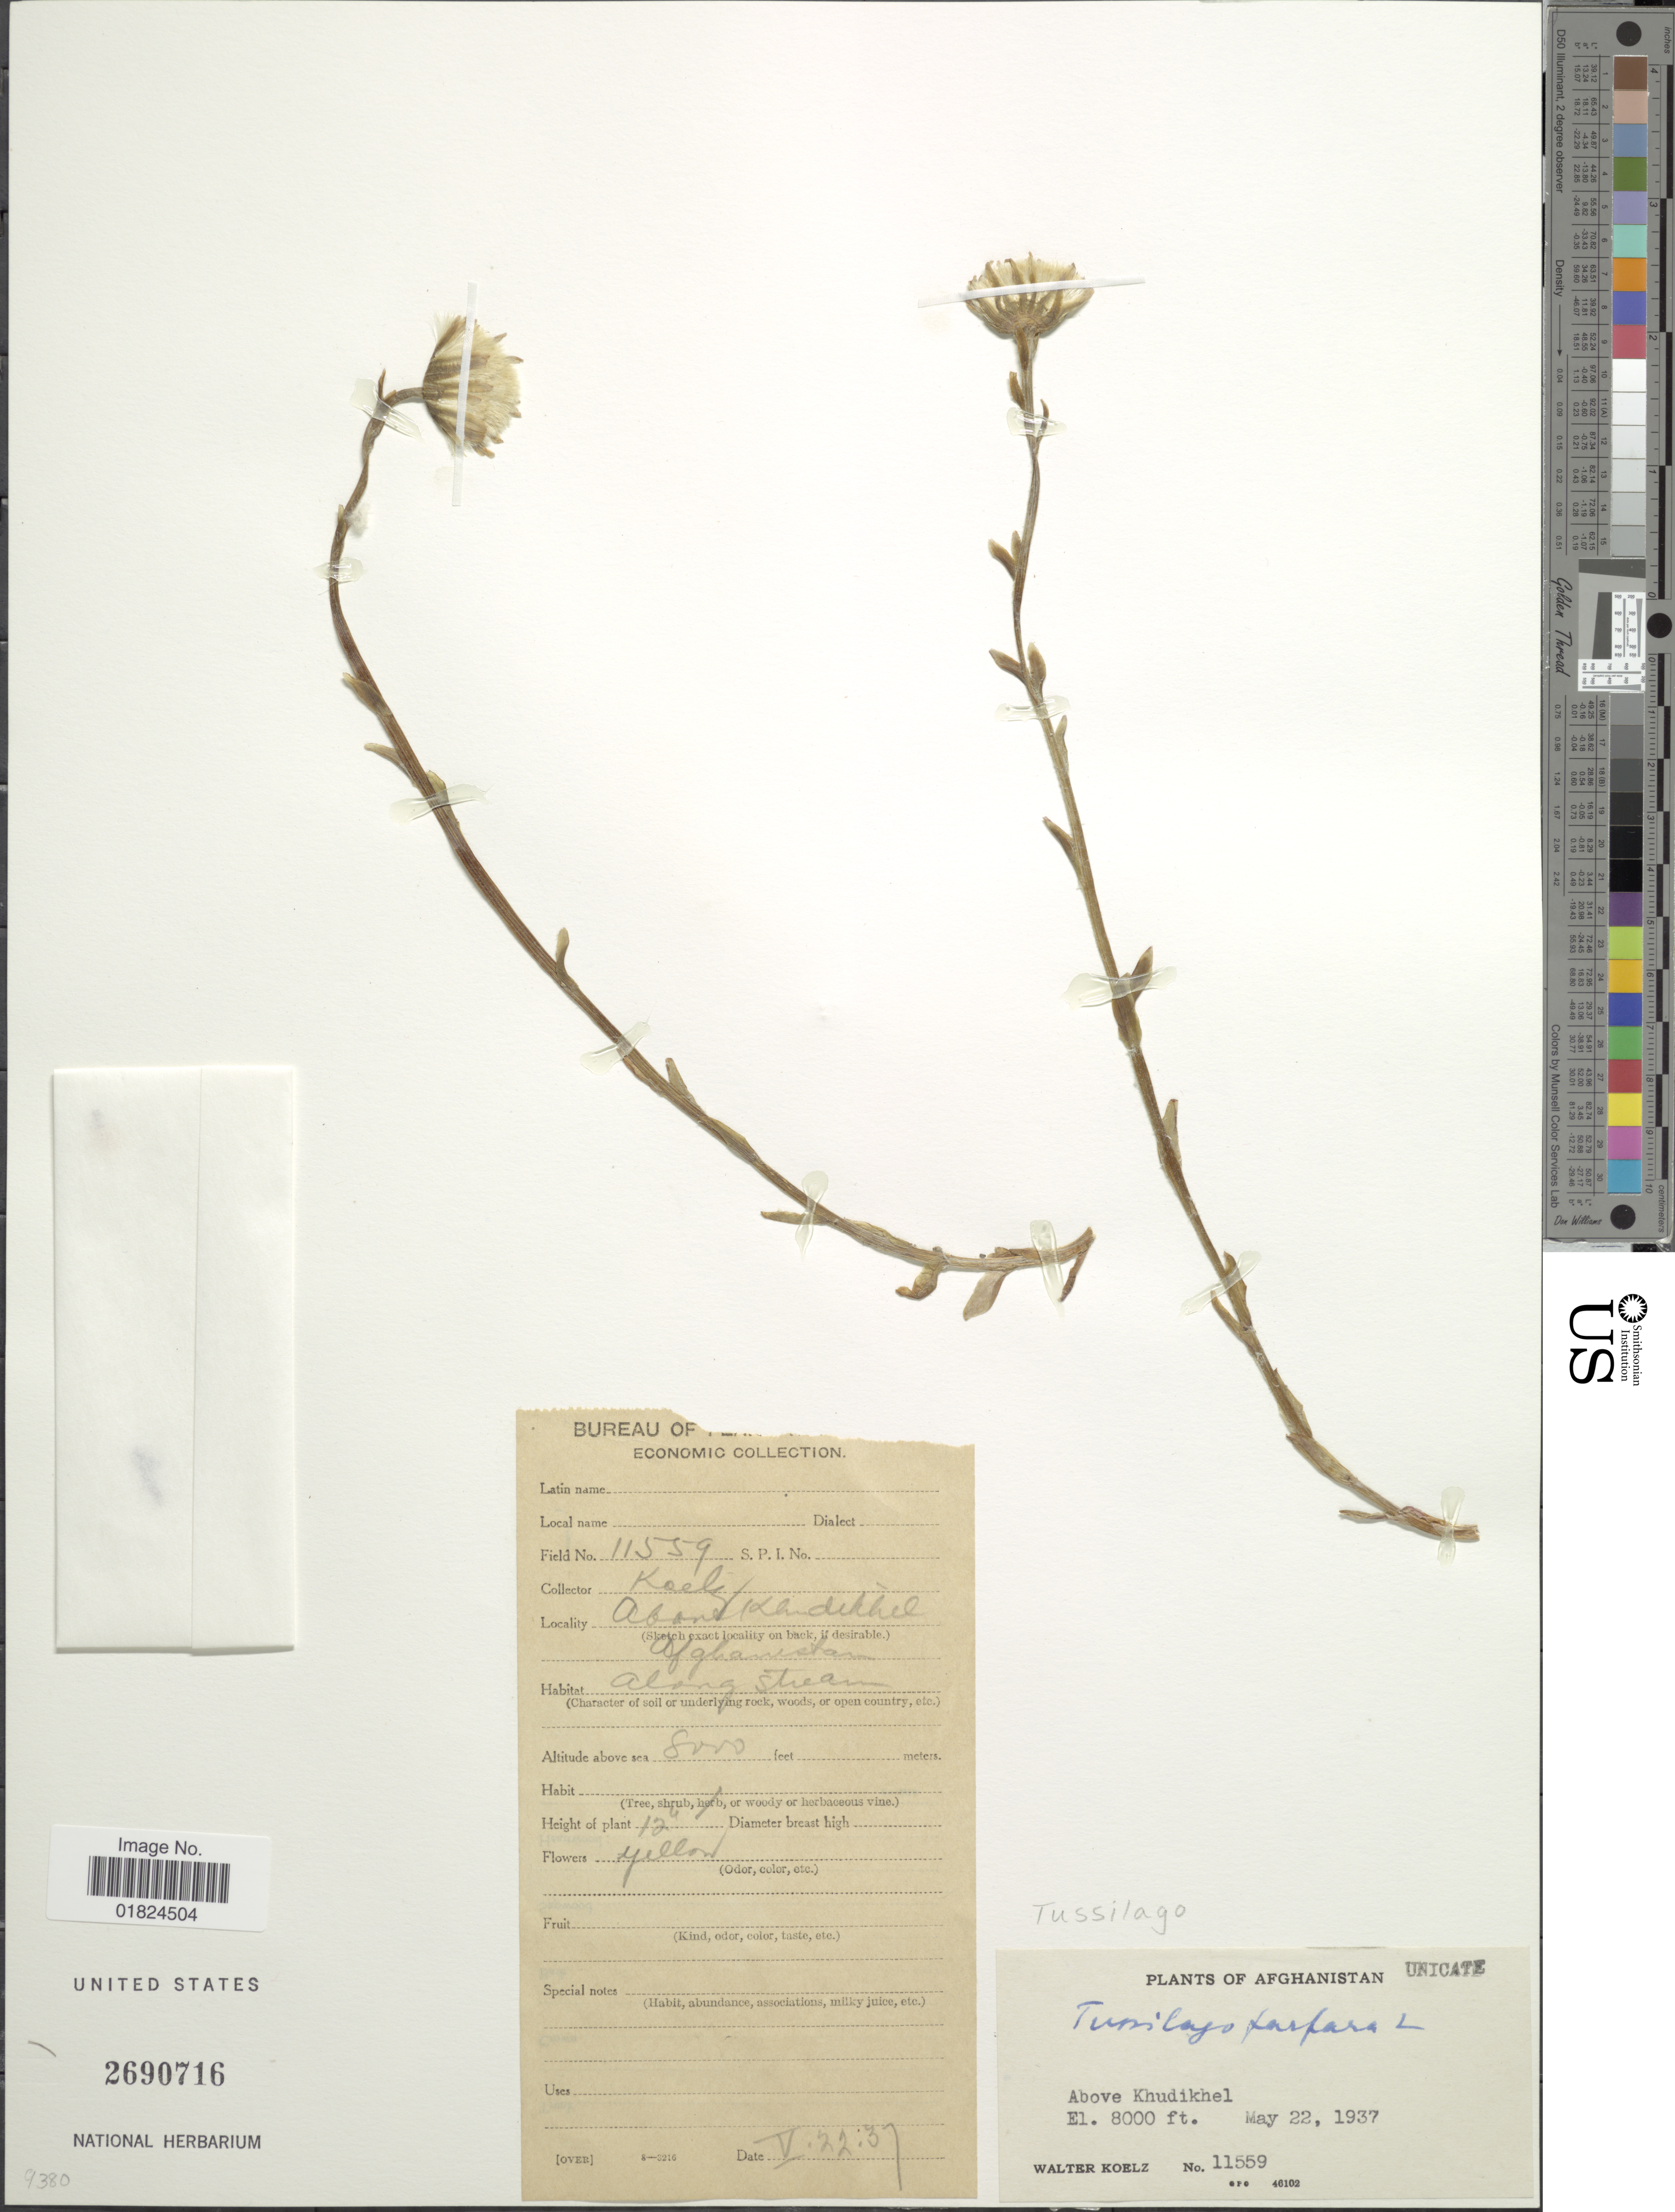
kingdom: Plantae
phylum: Tracheophyta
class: Magnoliopsida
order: Asterales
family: Asteraceae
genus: Tussilago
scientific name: Tussilago farfara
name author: L.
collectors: W. N. Koelz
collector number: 11559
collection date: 1937-05-22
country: Afghanistan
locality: Above Khudikhel, along stream.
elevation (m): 2438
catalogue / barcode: US 2690716